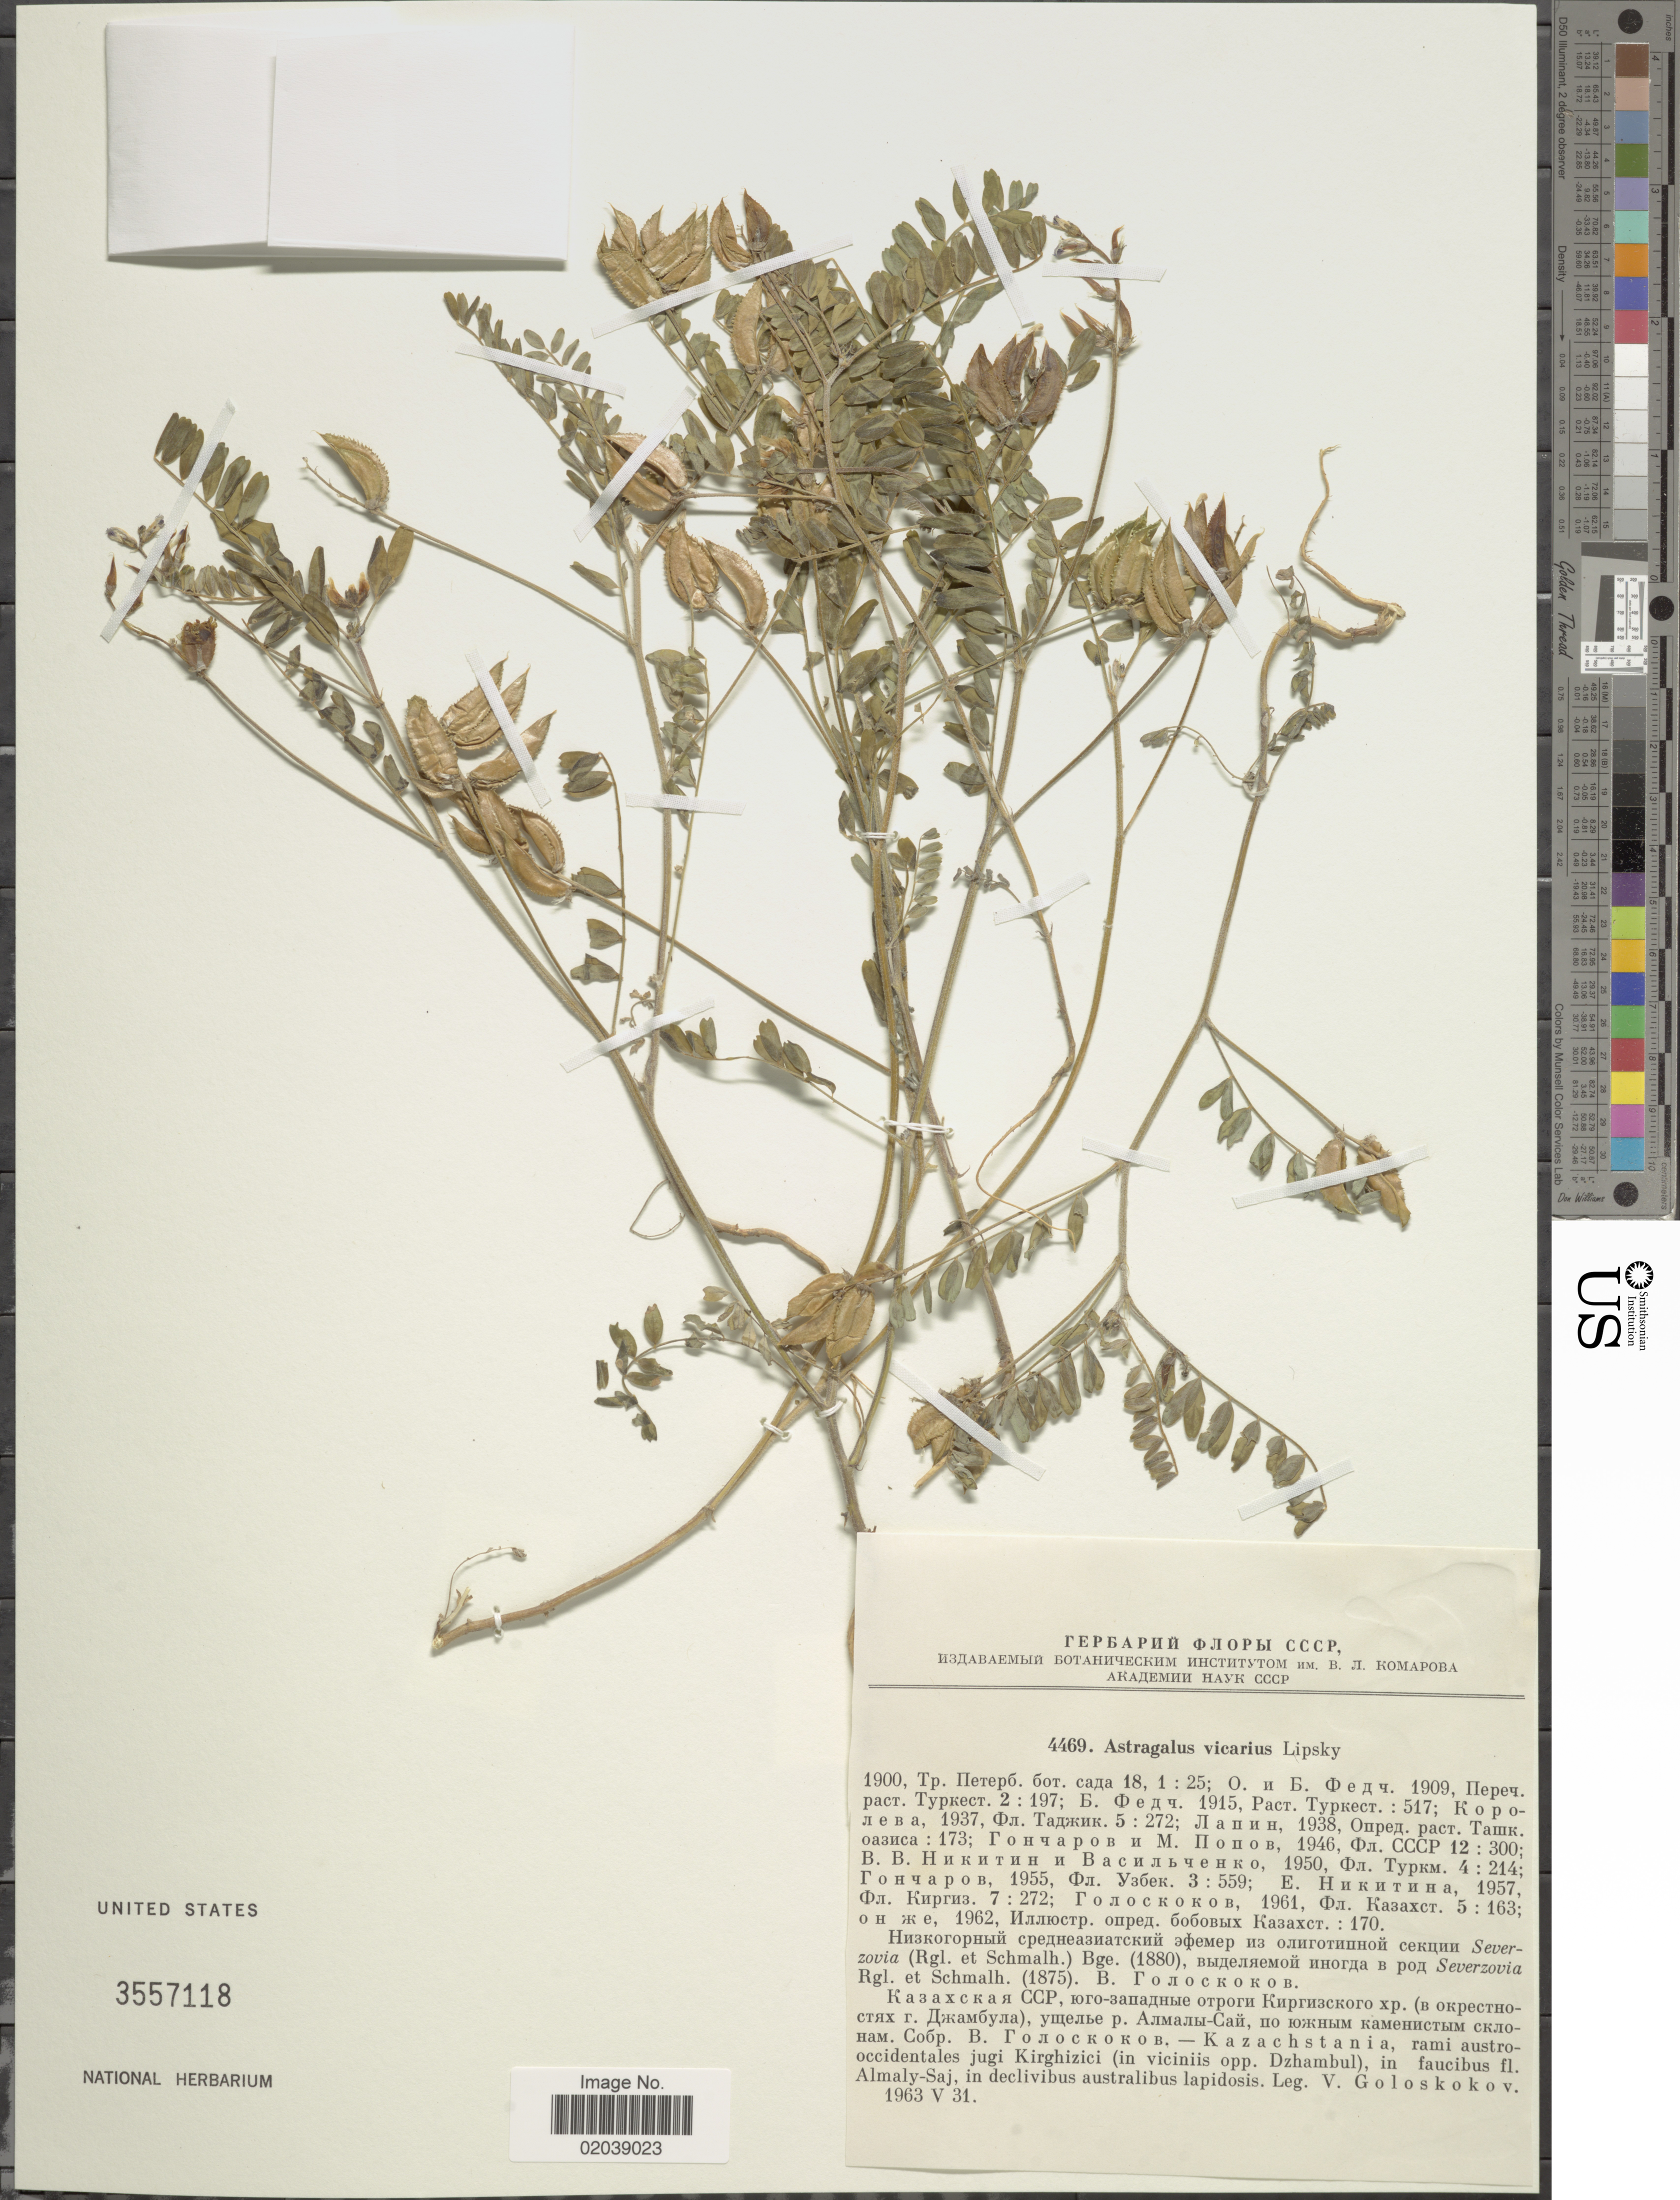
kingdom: Plantae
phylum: Tracheophyta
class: Magnoliopsida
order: Fabales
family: Fabaceae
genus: Astragalus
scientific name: Astragalus vicarius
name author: Lipsky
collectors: V. P. Goloskokov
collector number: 4469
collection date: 1963-05-31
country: Kazakhstan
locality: Kazachstania, rami austro-occidantales jugi Kirghizici (in viciniis opp. Dzhambul), in faucibus fl. Almaly-Saj, in declivibus australibus lapidosis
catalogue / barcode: US 3557118